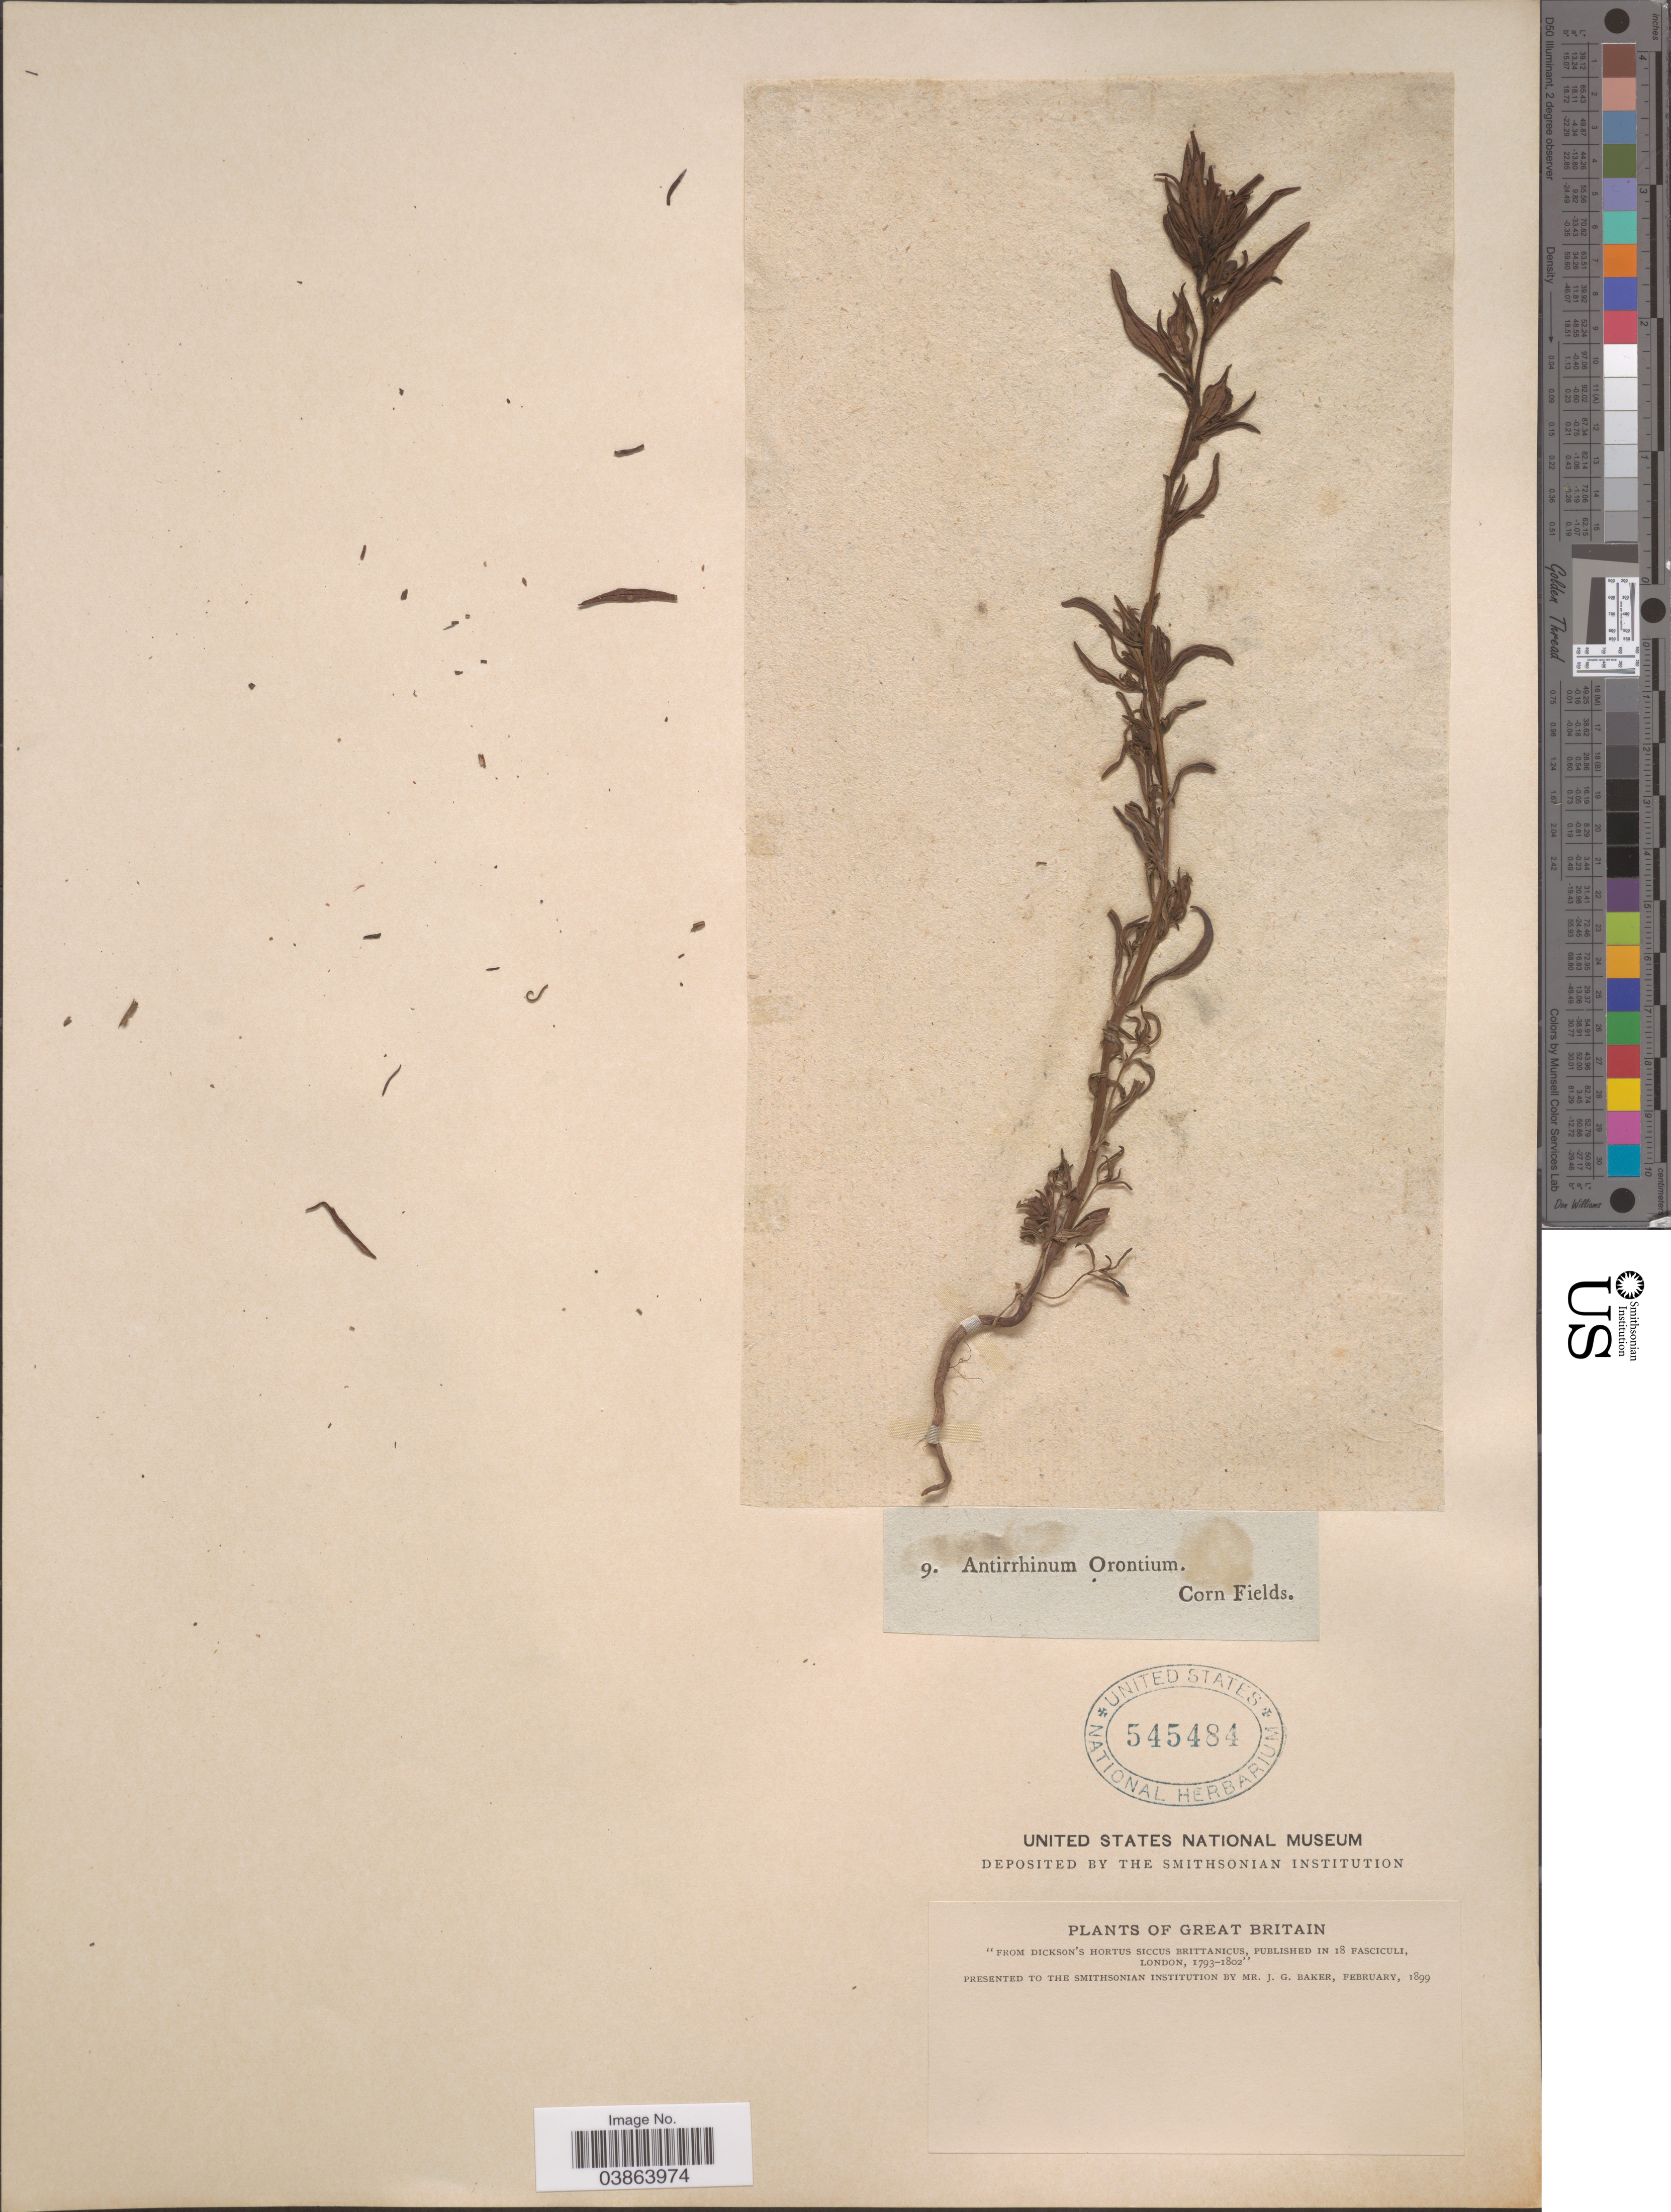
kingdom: Plantae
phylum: Tracheophyta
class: Magnoliopsida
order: Lamiales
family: Plantaginaceae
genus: Antirrhinum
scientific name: Antirrhinum orontium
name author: L.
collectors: J. G. Baker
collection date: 1793/1802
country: United Kingdom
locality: Great Britain.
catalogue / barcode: US 545484